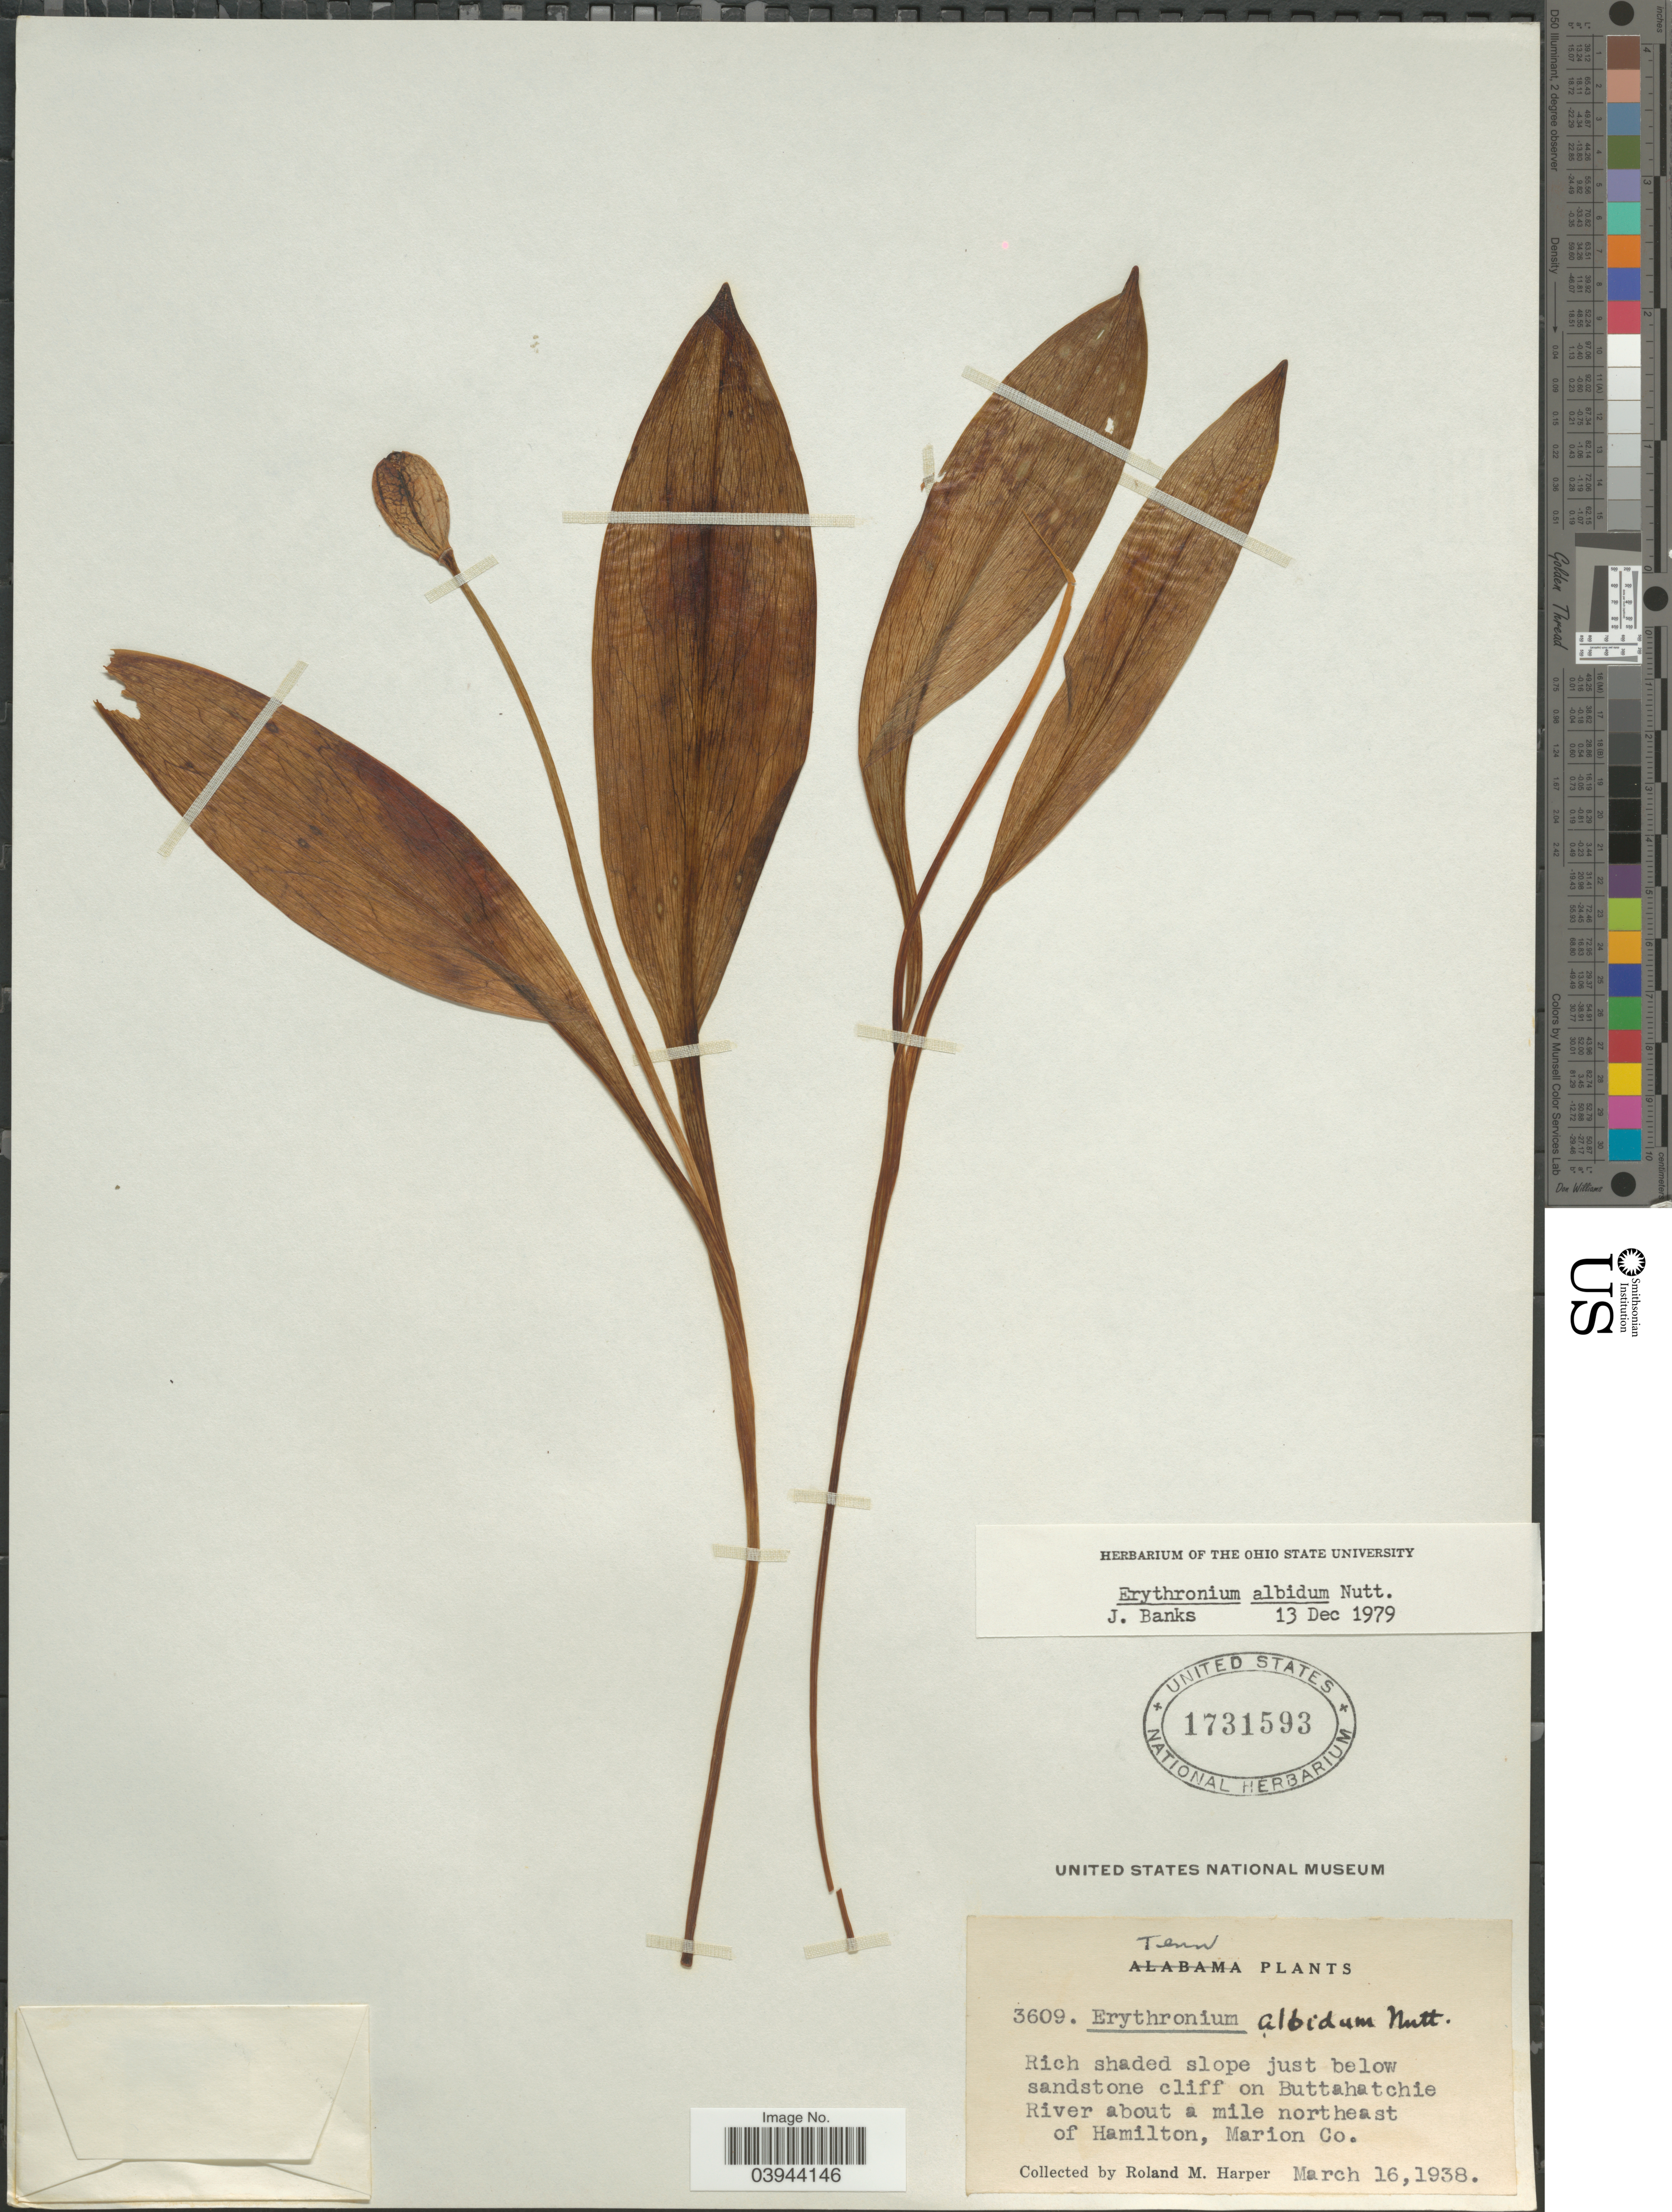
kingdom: Plantae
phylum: Tracheophyta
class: Liliopsida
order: Liliales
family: Liliaceae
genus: Erythronium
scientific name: Erythronium albidum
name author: Nutt.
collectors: R. M. Harper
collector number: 3609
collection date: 1938-03-16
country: United States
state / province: Tennessee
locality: Rich shaded slope just below sandstone cliff on Buttahatchie River about a mile northeast of Hamilton, Marion Co.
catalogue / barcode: US 1731593